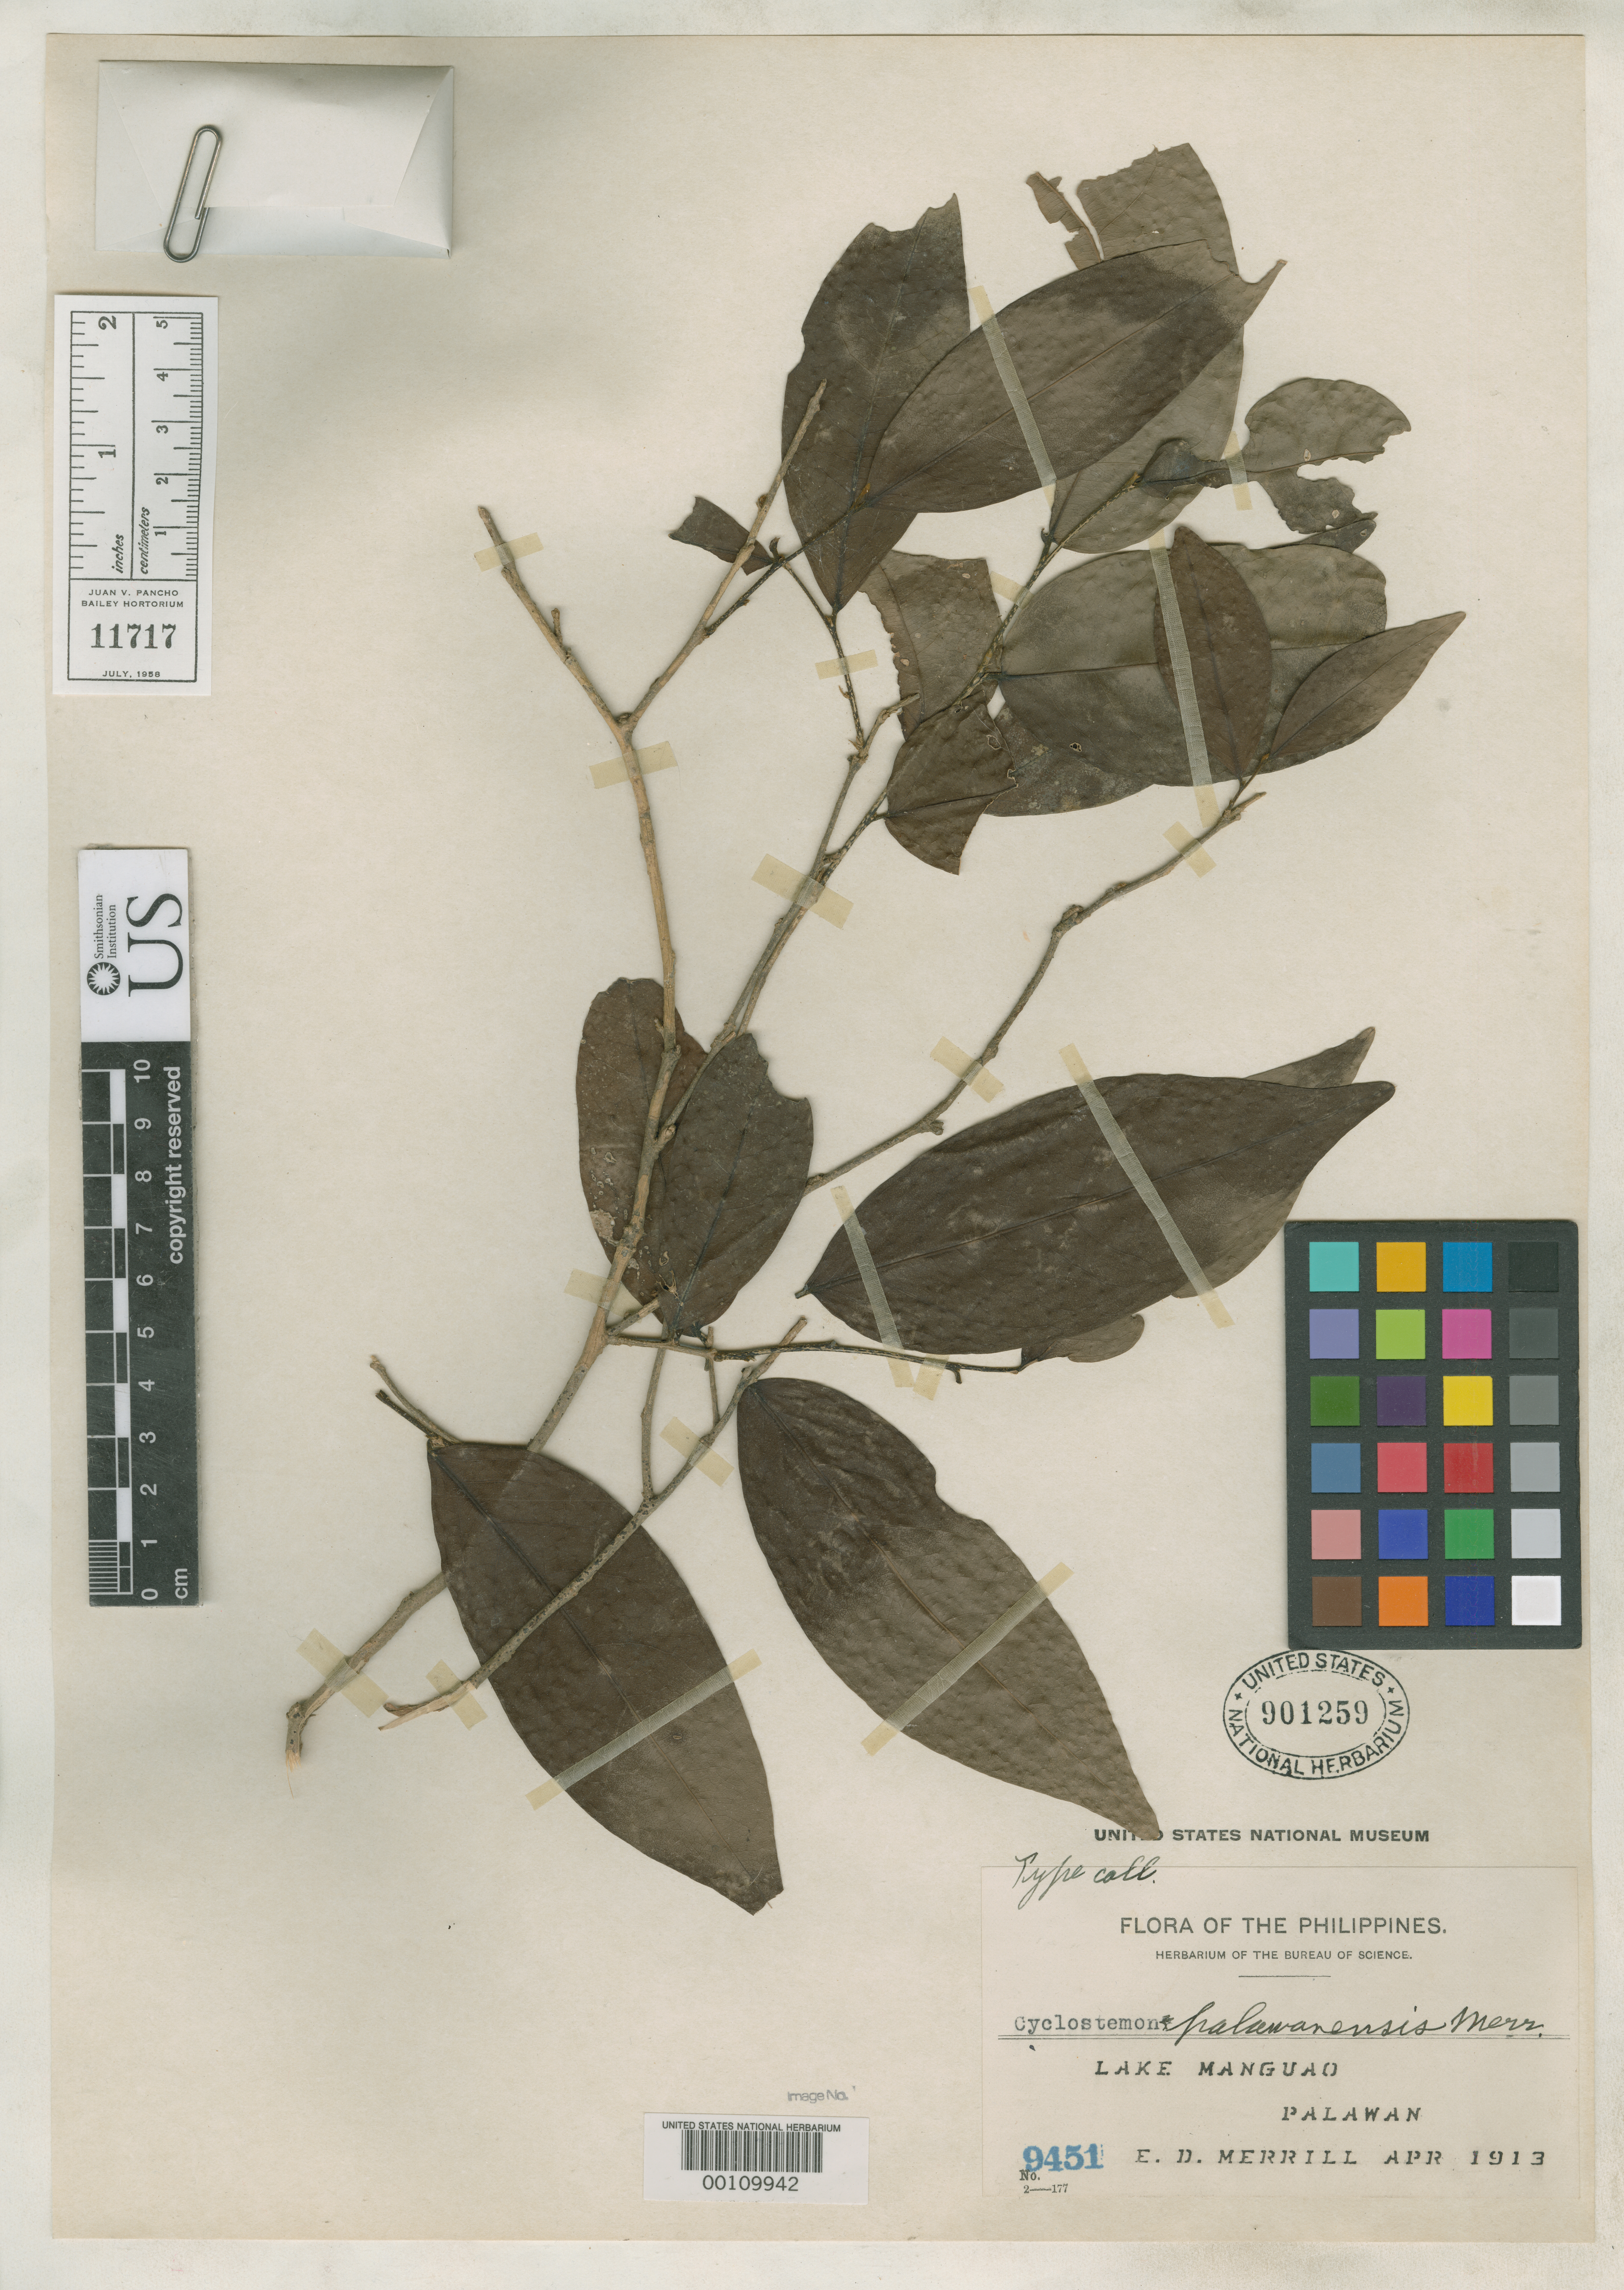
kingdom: Plantae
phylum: Tracheophyta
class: Magnoliopsida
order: Malpighiales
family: Putranjivaceae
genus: Cyclostemon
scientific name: Cyclostemon palawensis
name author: Merr.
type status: Isotype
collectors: E. D. Merrill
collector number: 9451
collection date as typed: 27 Apr 1913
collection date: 1913-04-27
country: Philippines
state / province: Mimaropa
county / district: Palawan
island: Palawan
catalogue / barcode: US 901259